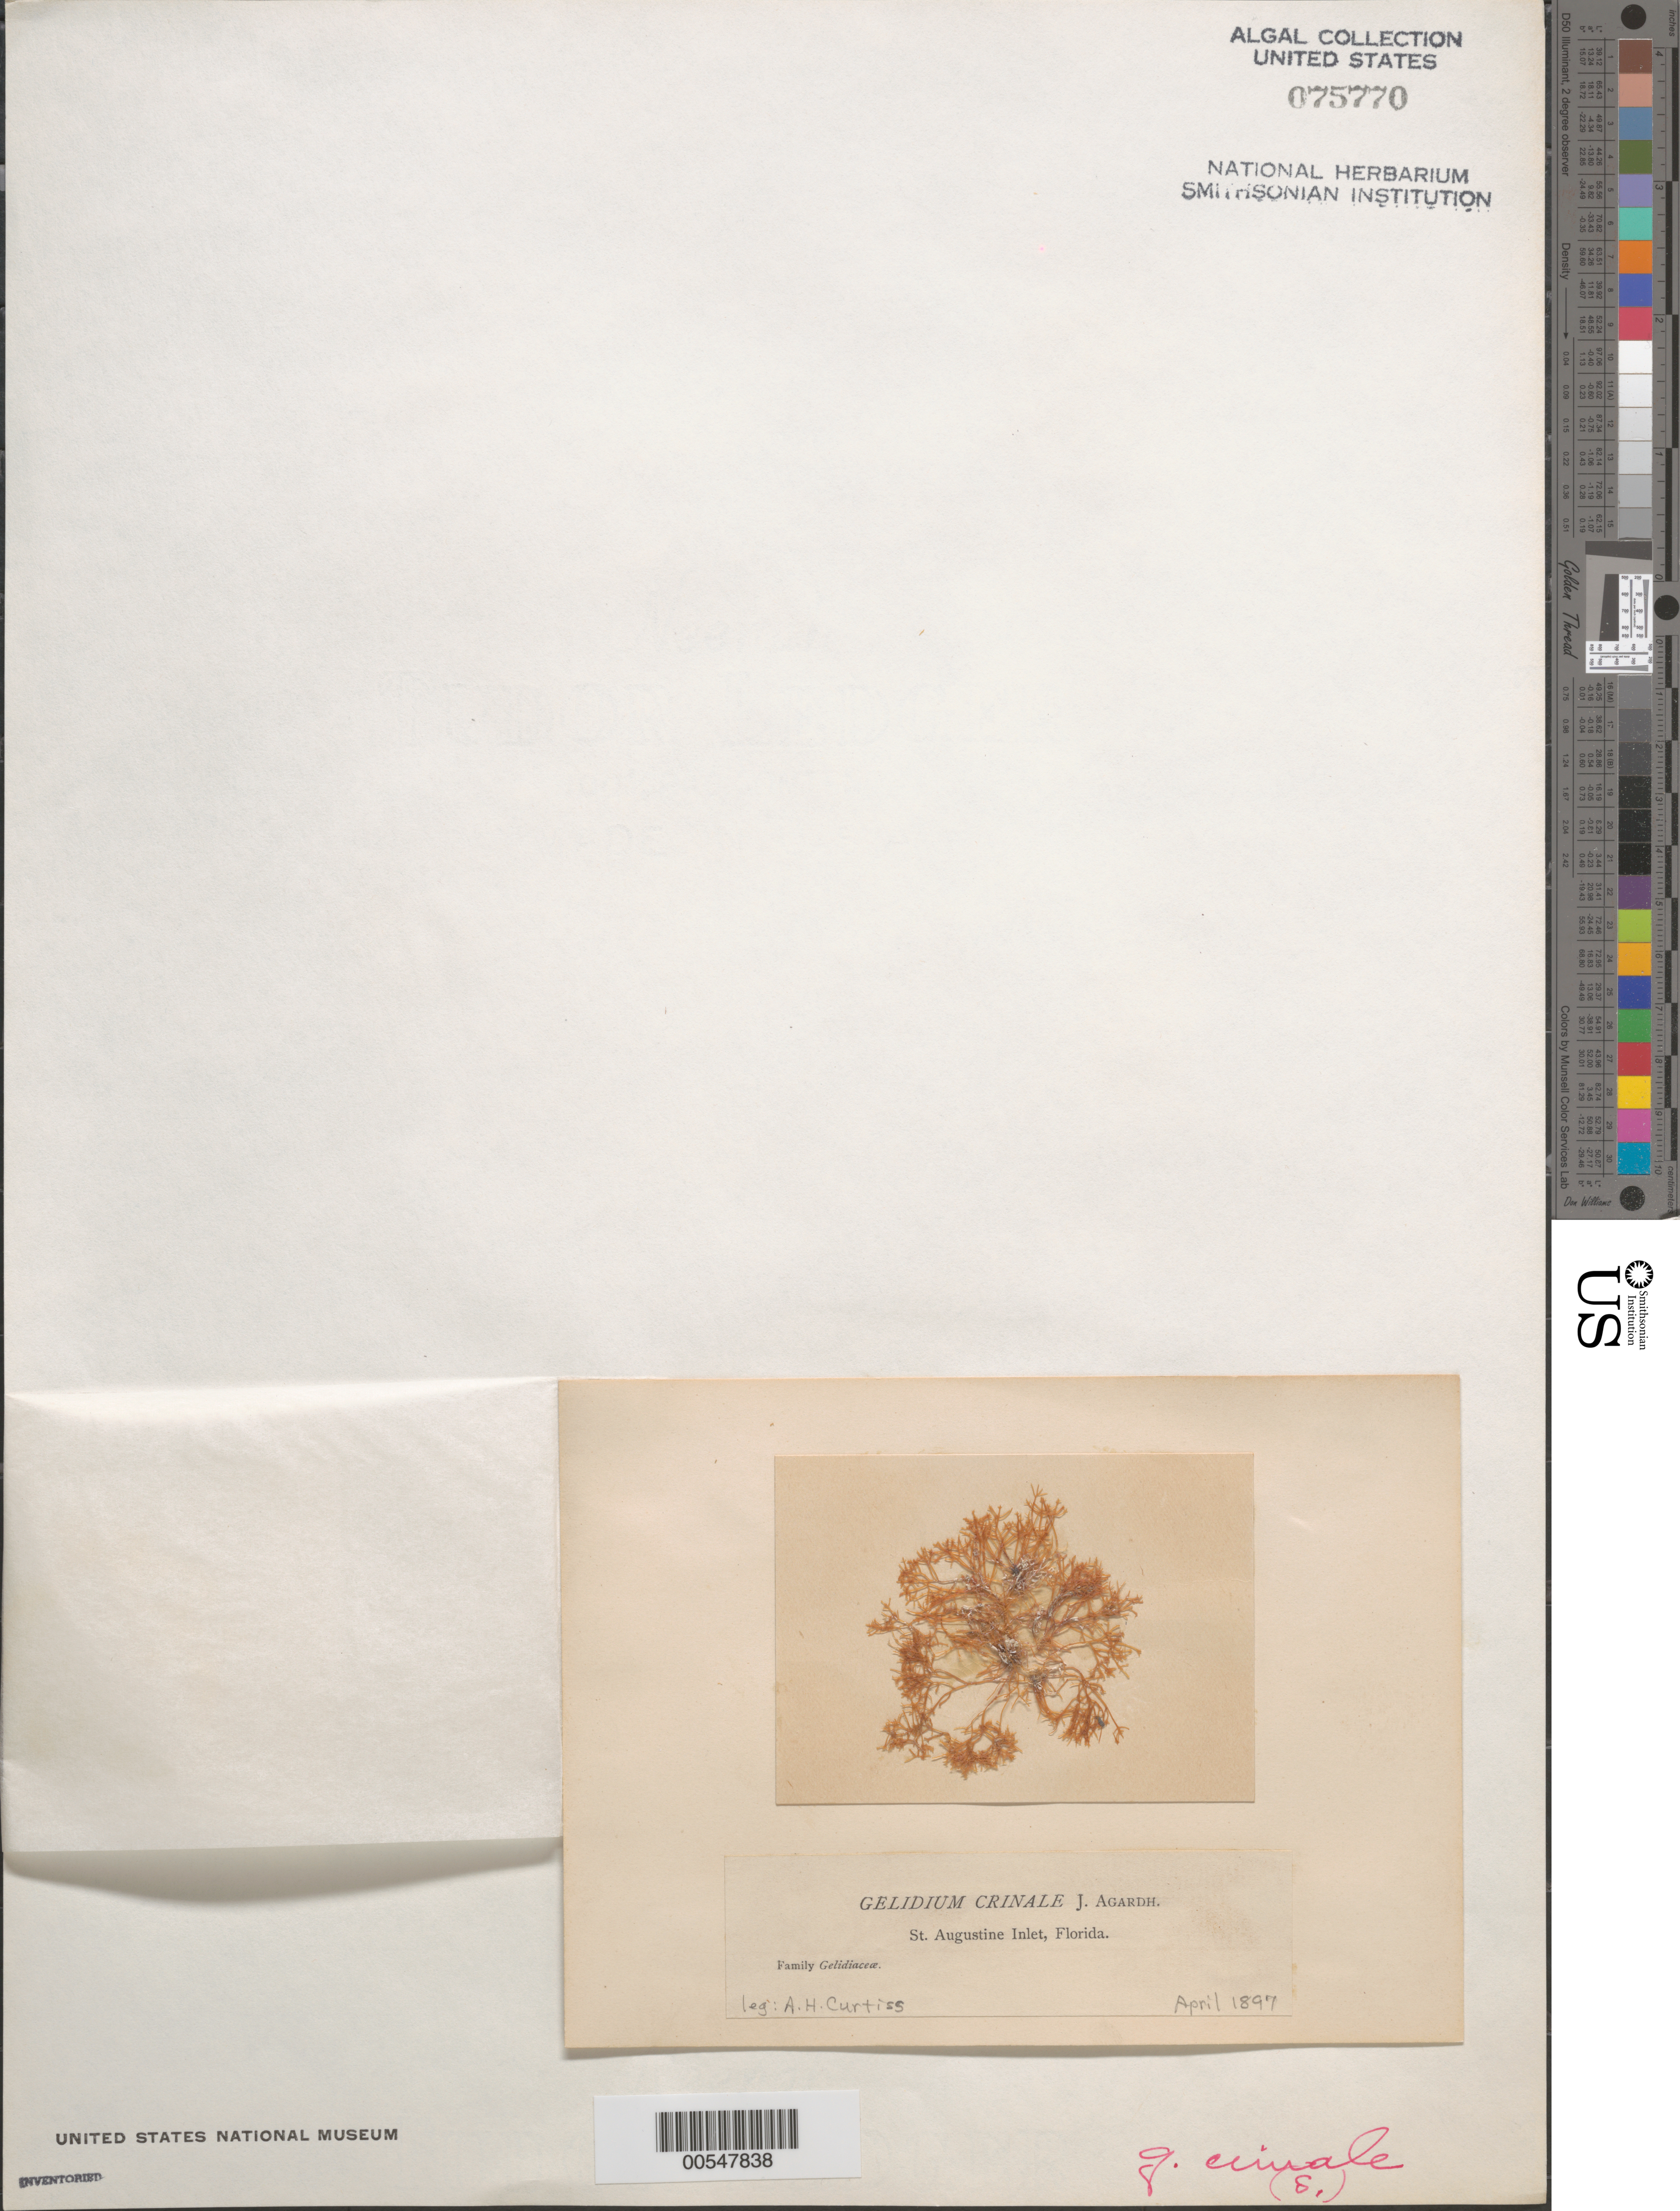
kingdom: Plantae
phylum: Rhodophyta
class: Florideophyceae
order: Gelidiales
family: Gelidiaceae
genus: Gelidium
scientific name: Gelidium crinale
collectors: A. H. Curtiss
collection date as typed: Apr 1897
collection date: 1897-04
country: United States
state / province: Florida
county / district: Saint Johns County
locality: St. Augustine Inlet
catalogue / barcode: US 75770